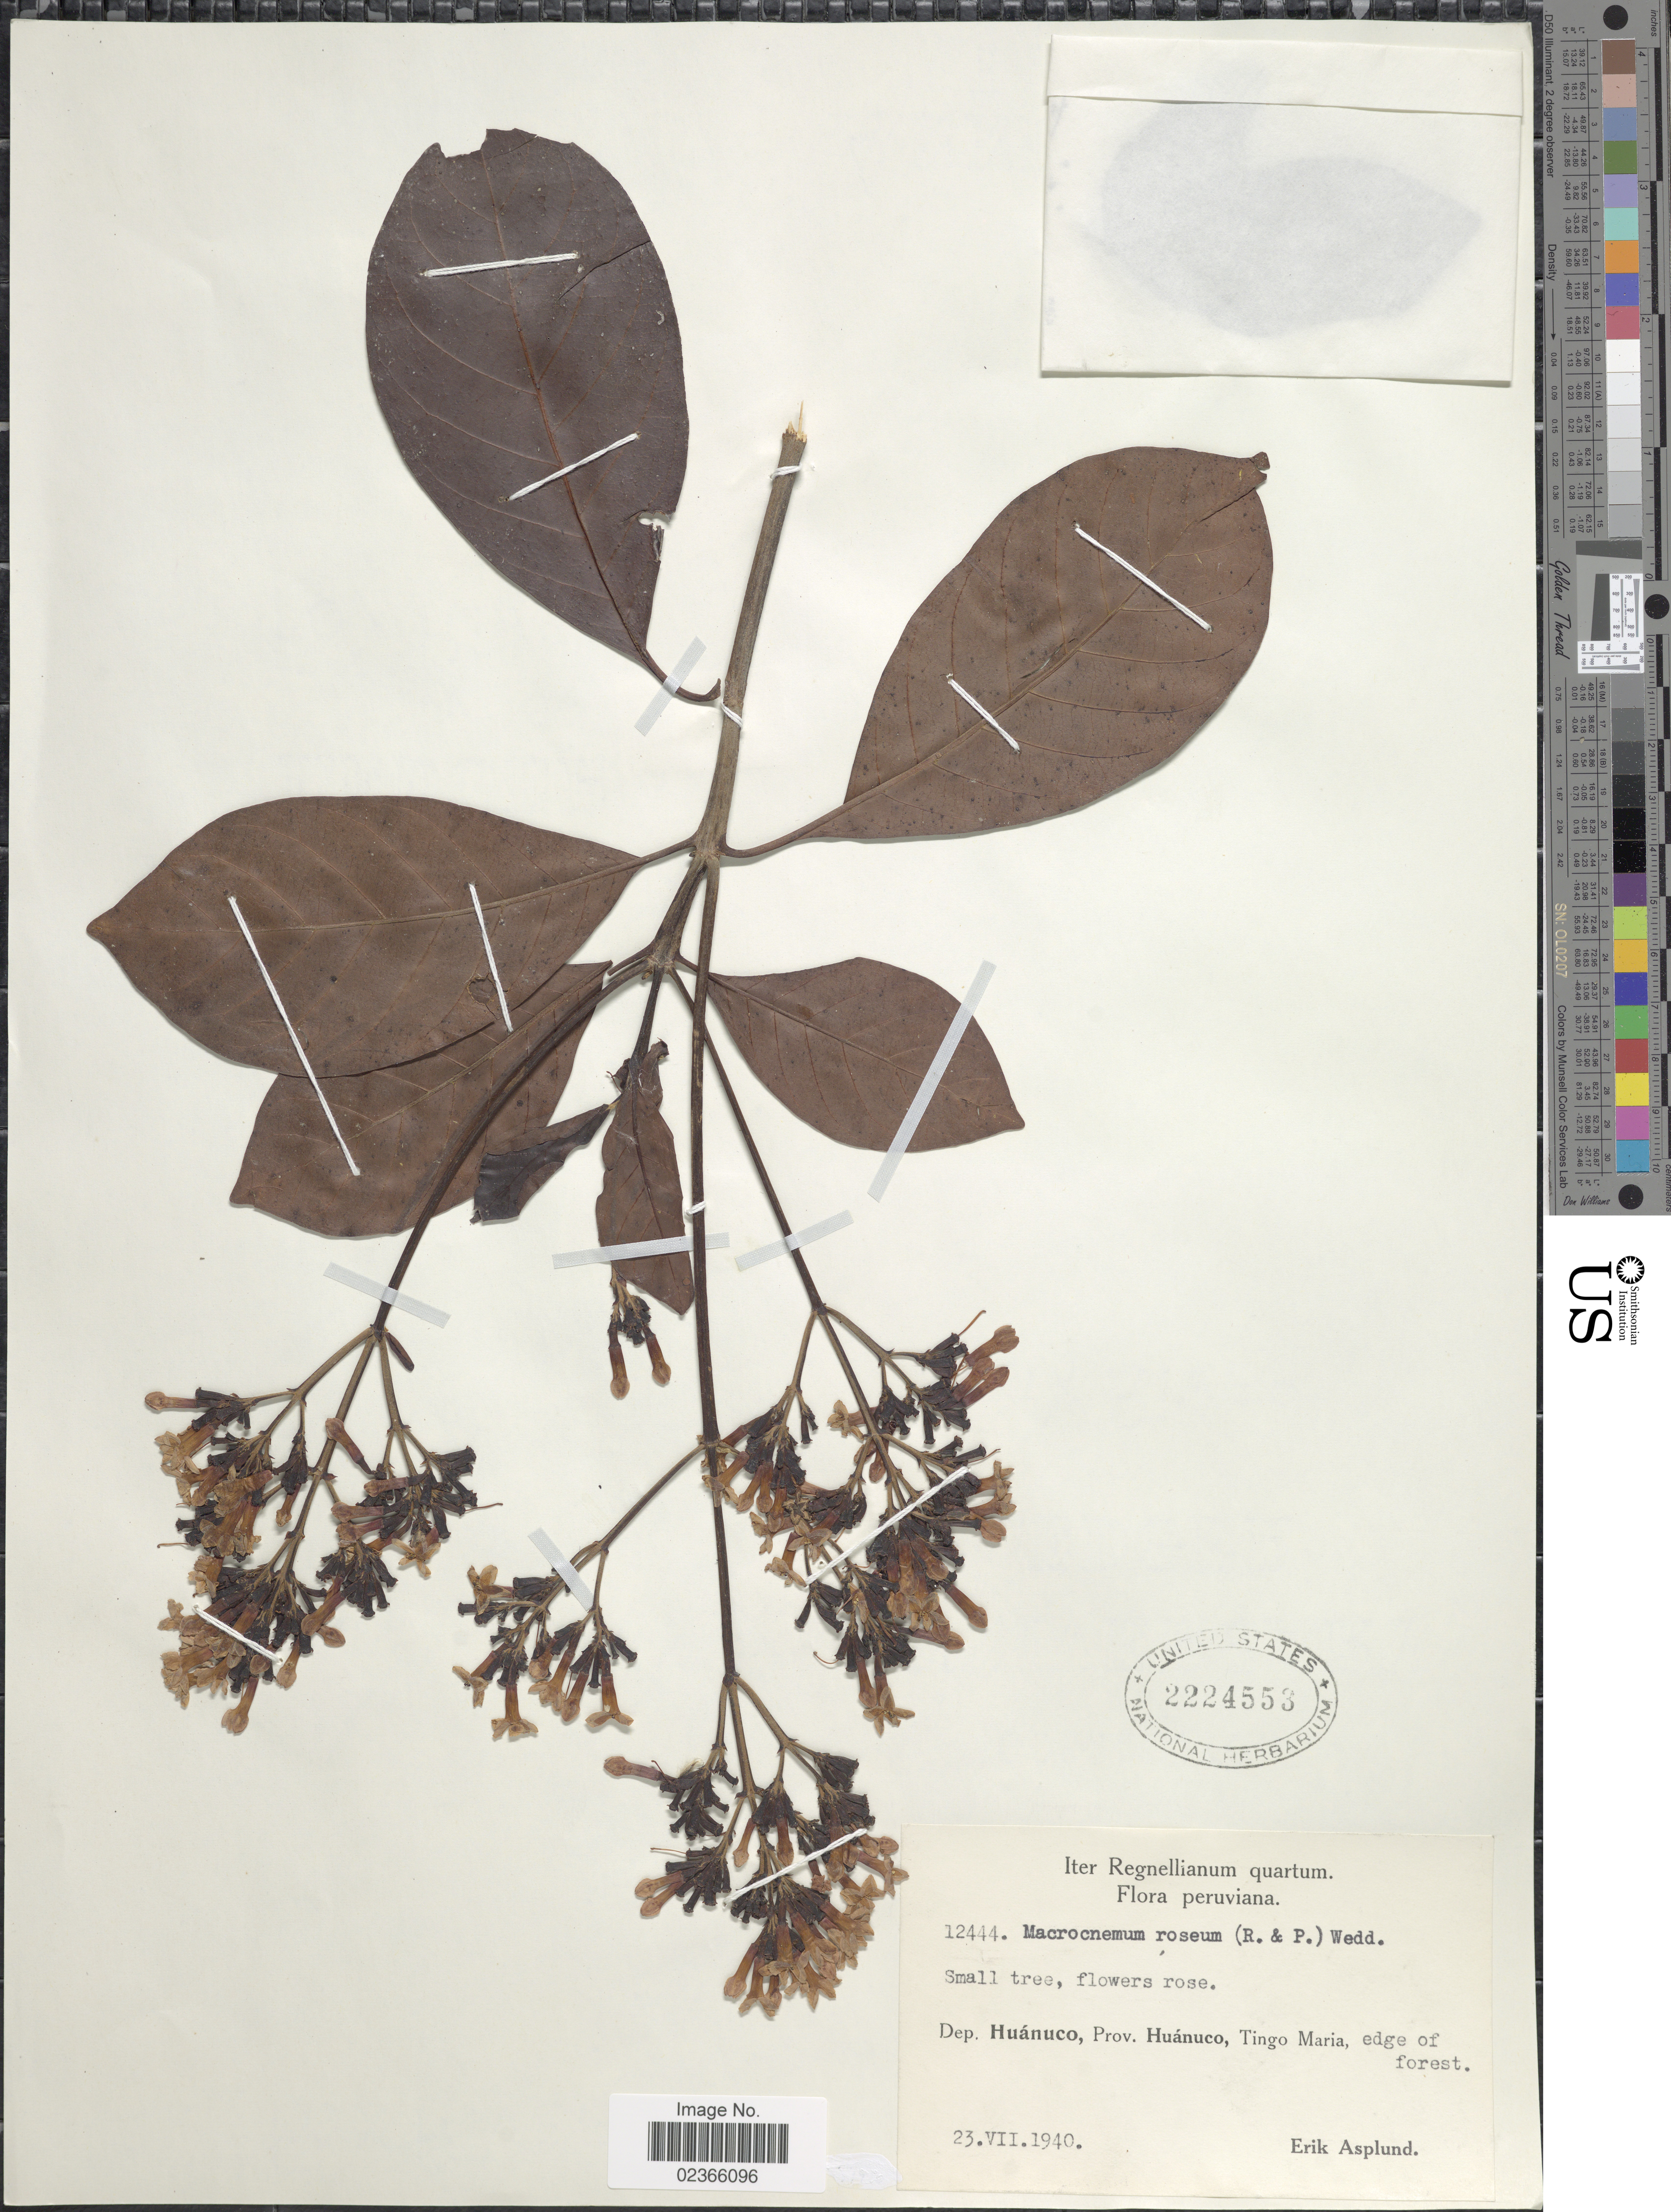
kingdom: Plantae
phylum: Tracheophyta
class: Magnoliopsida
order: Gentianales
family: Rubiaceae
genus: Macrocnemum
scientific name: Macrocnemum roseum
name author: (Ruiz & Pav.) Wedd.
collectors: E. Asplund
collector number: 12444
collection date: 1940-07-23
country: Peru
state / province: Huánuco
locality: Dep Huanuco, Prov. Huanuco, Tingo Maria, edge of forest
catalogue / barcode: US 2224553